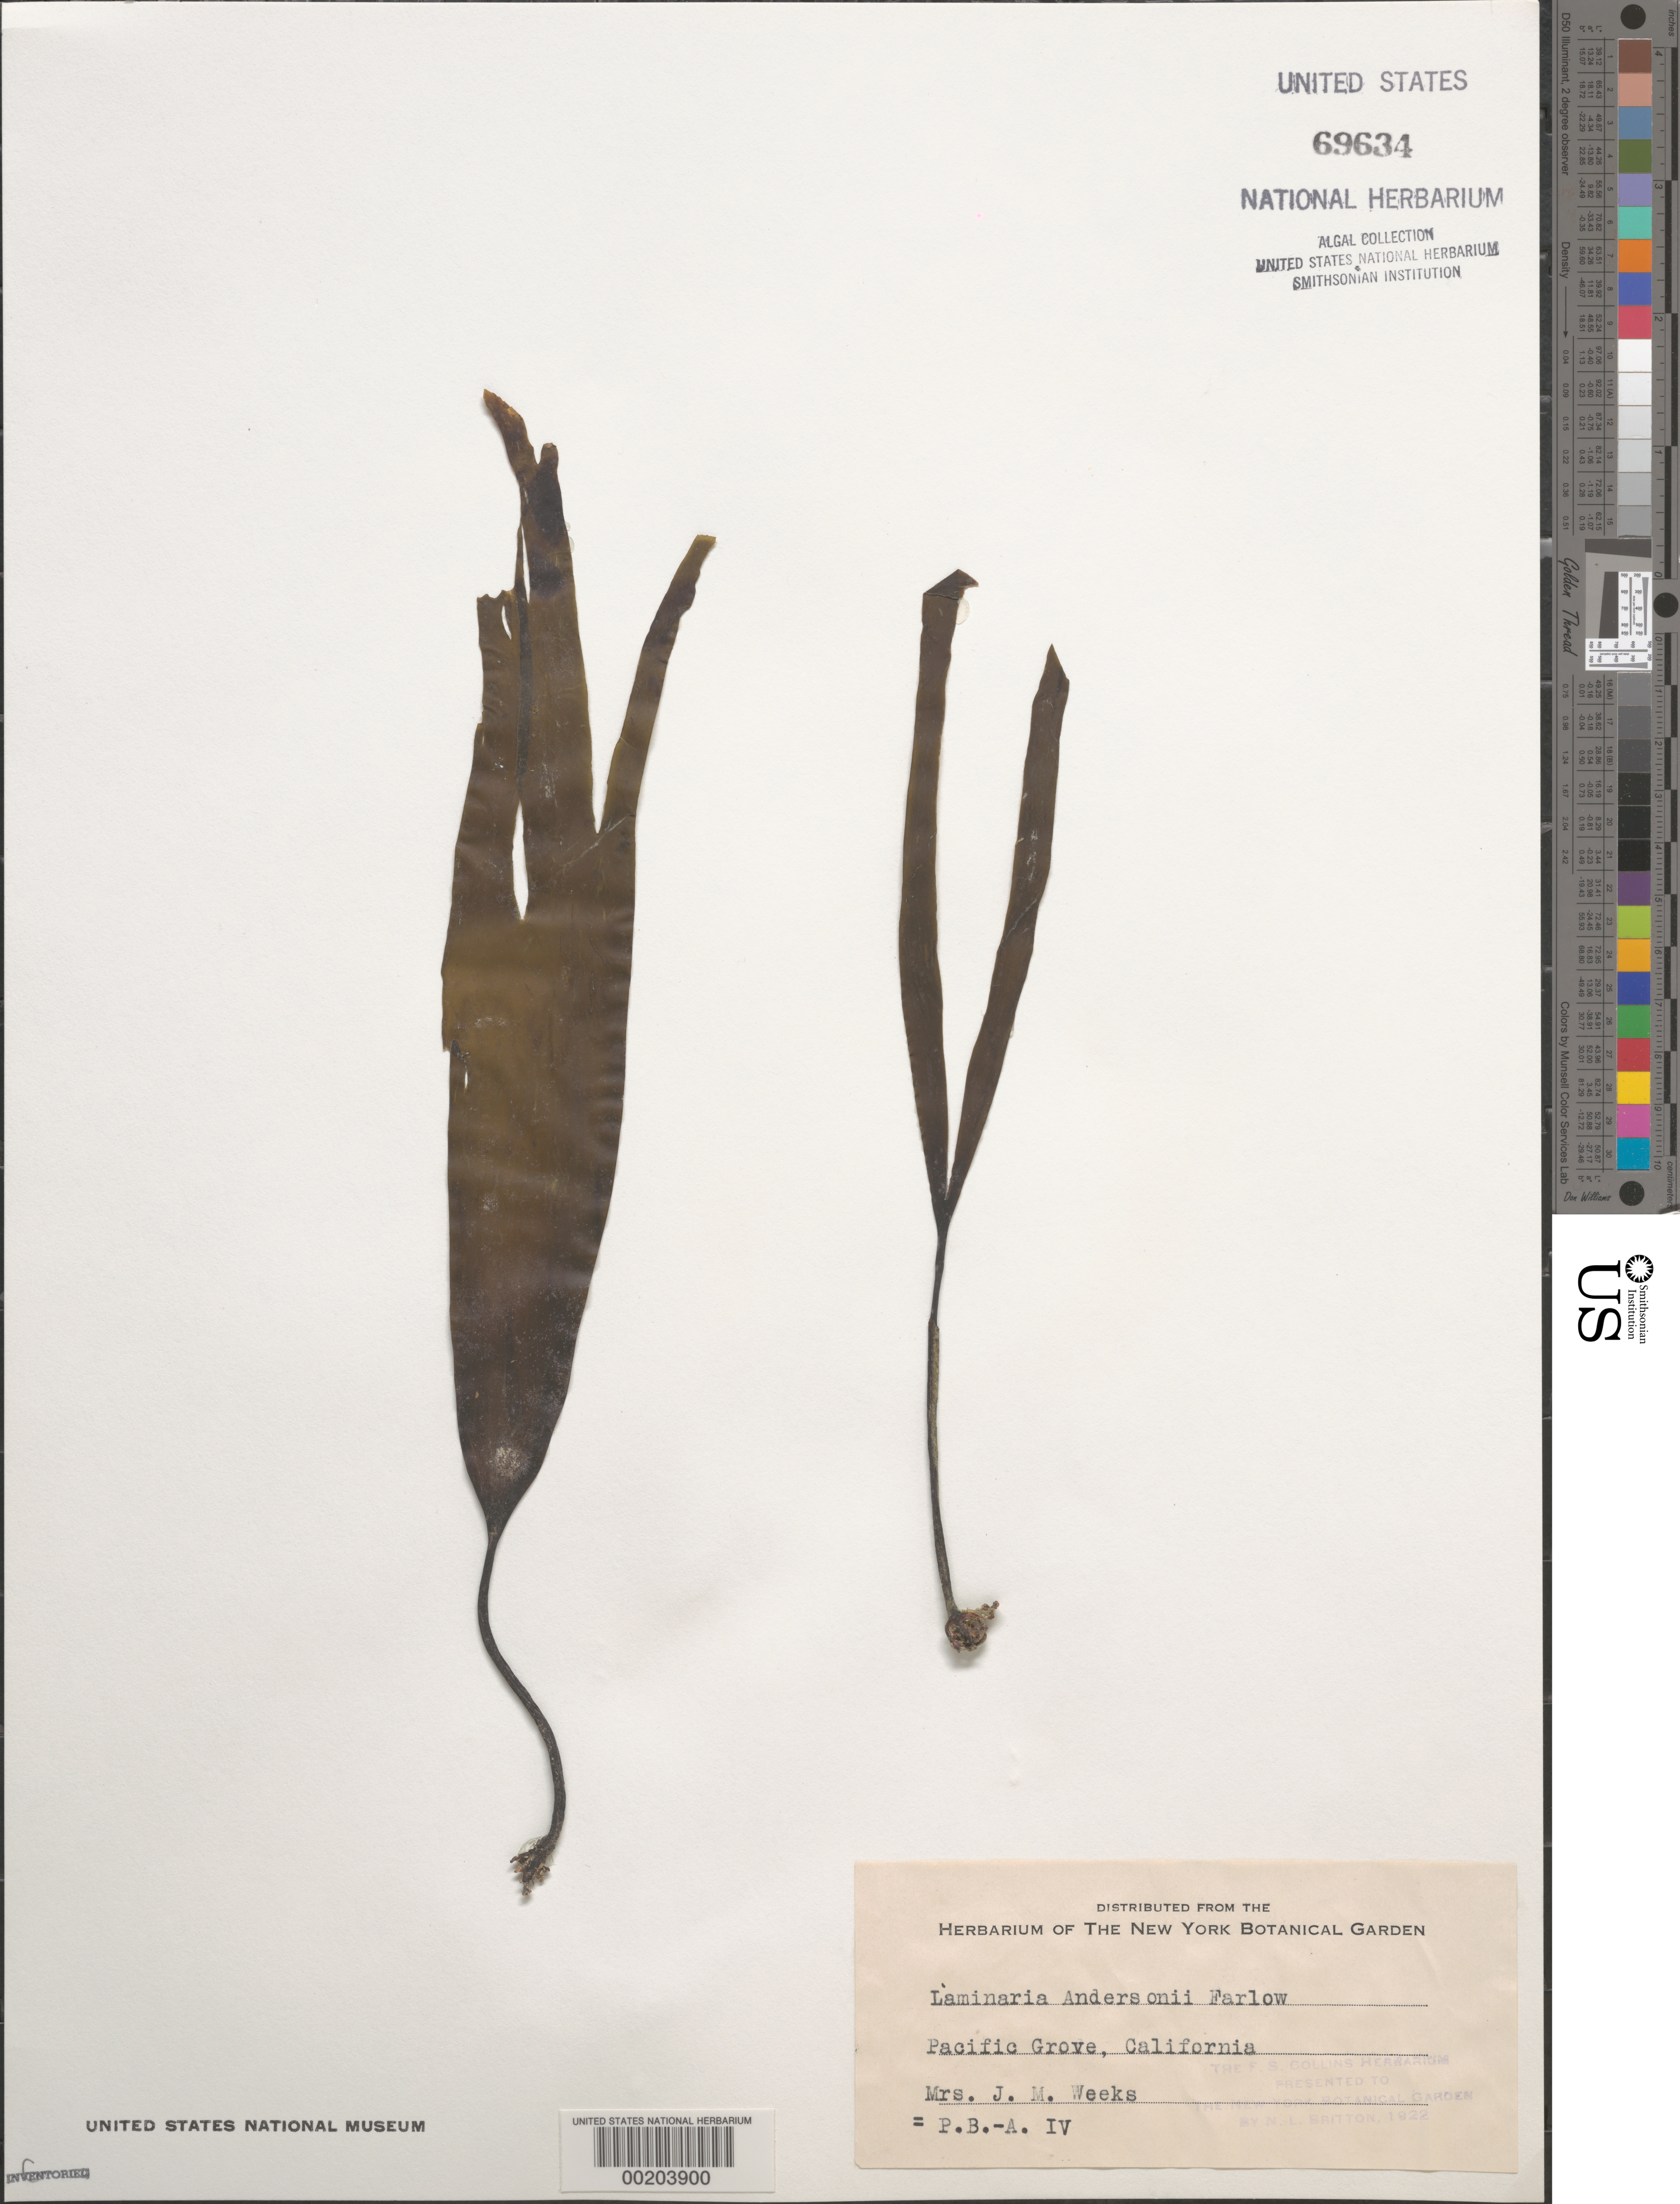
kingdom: Chromista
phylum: Ochrophyta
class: Phaeophyceae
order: Laminariales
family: Laminariaceae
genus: Laminaria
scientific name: Laminaria sinclairii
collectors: Mrs. J. Weeks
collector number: PB-A Iv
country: United States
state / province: California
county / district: Monterey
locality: Pacific Grove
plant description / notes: Collins, Holden & Setchell, Phycotheca Boreali-Americana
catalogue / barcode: US 69634